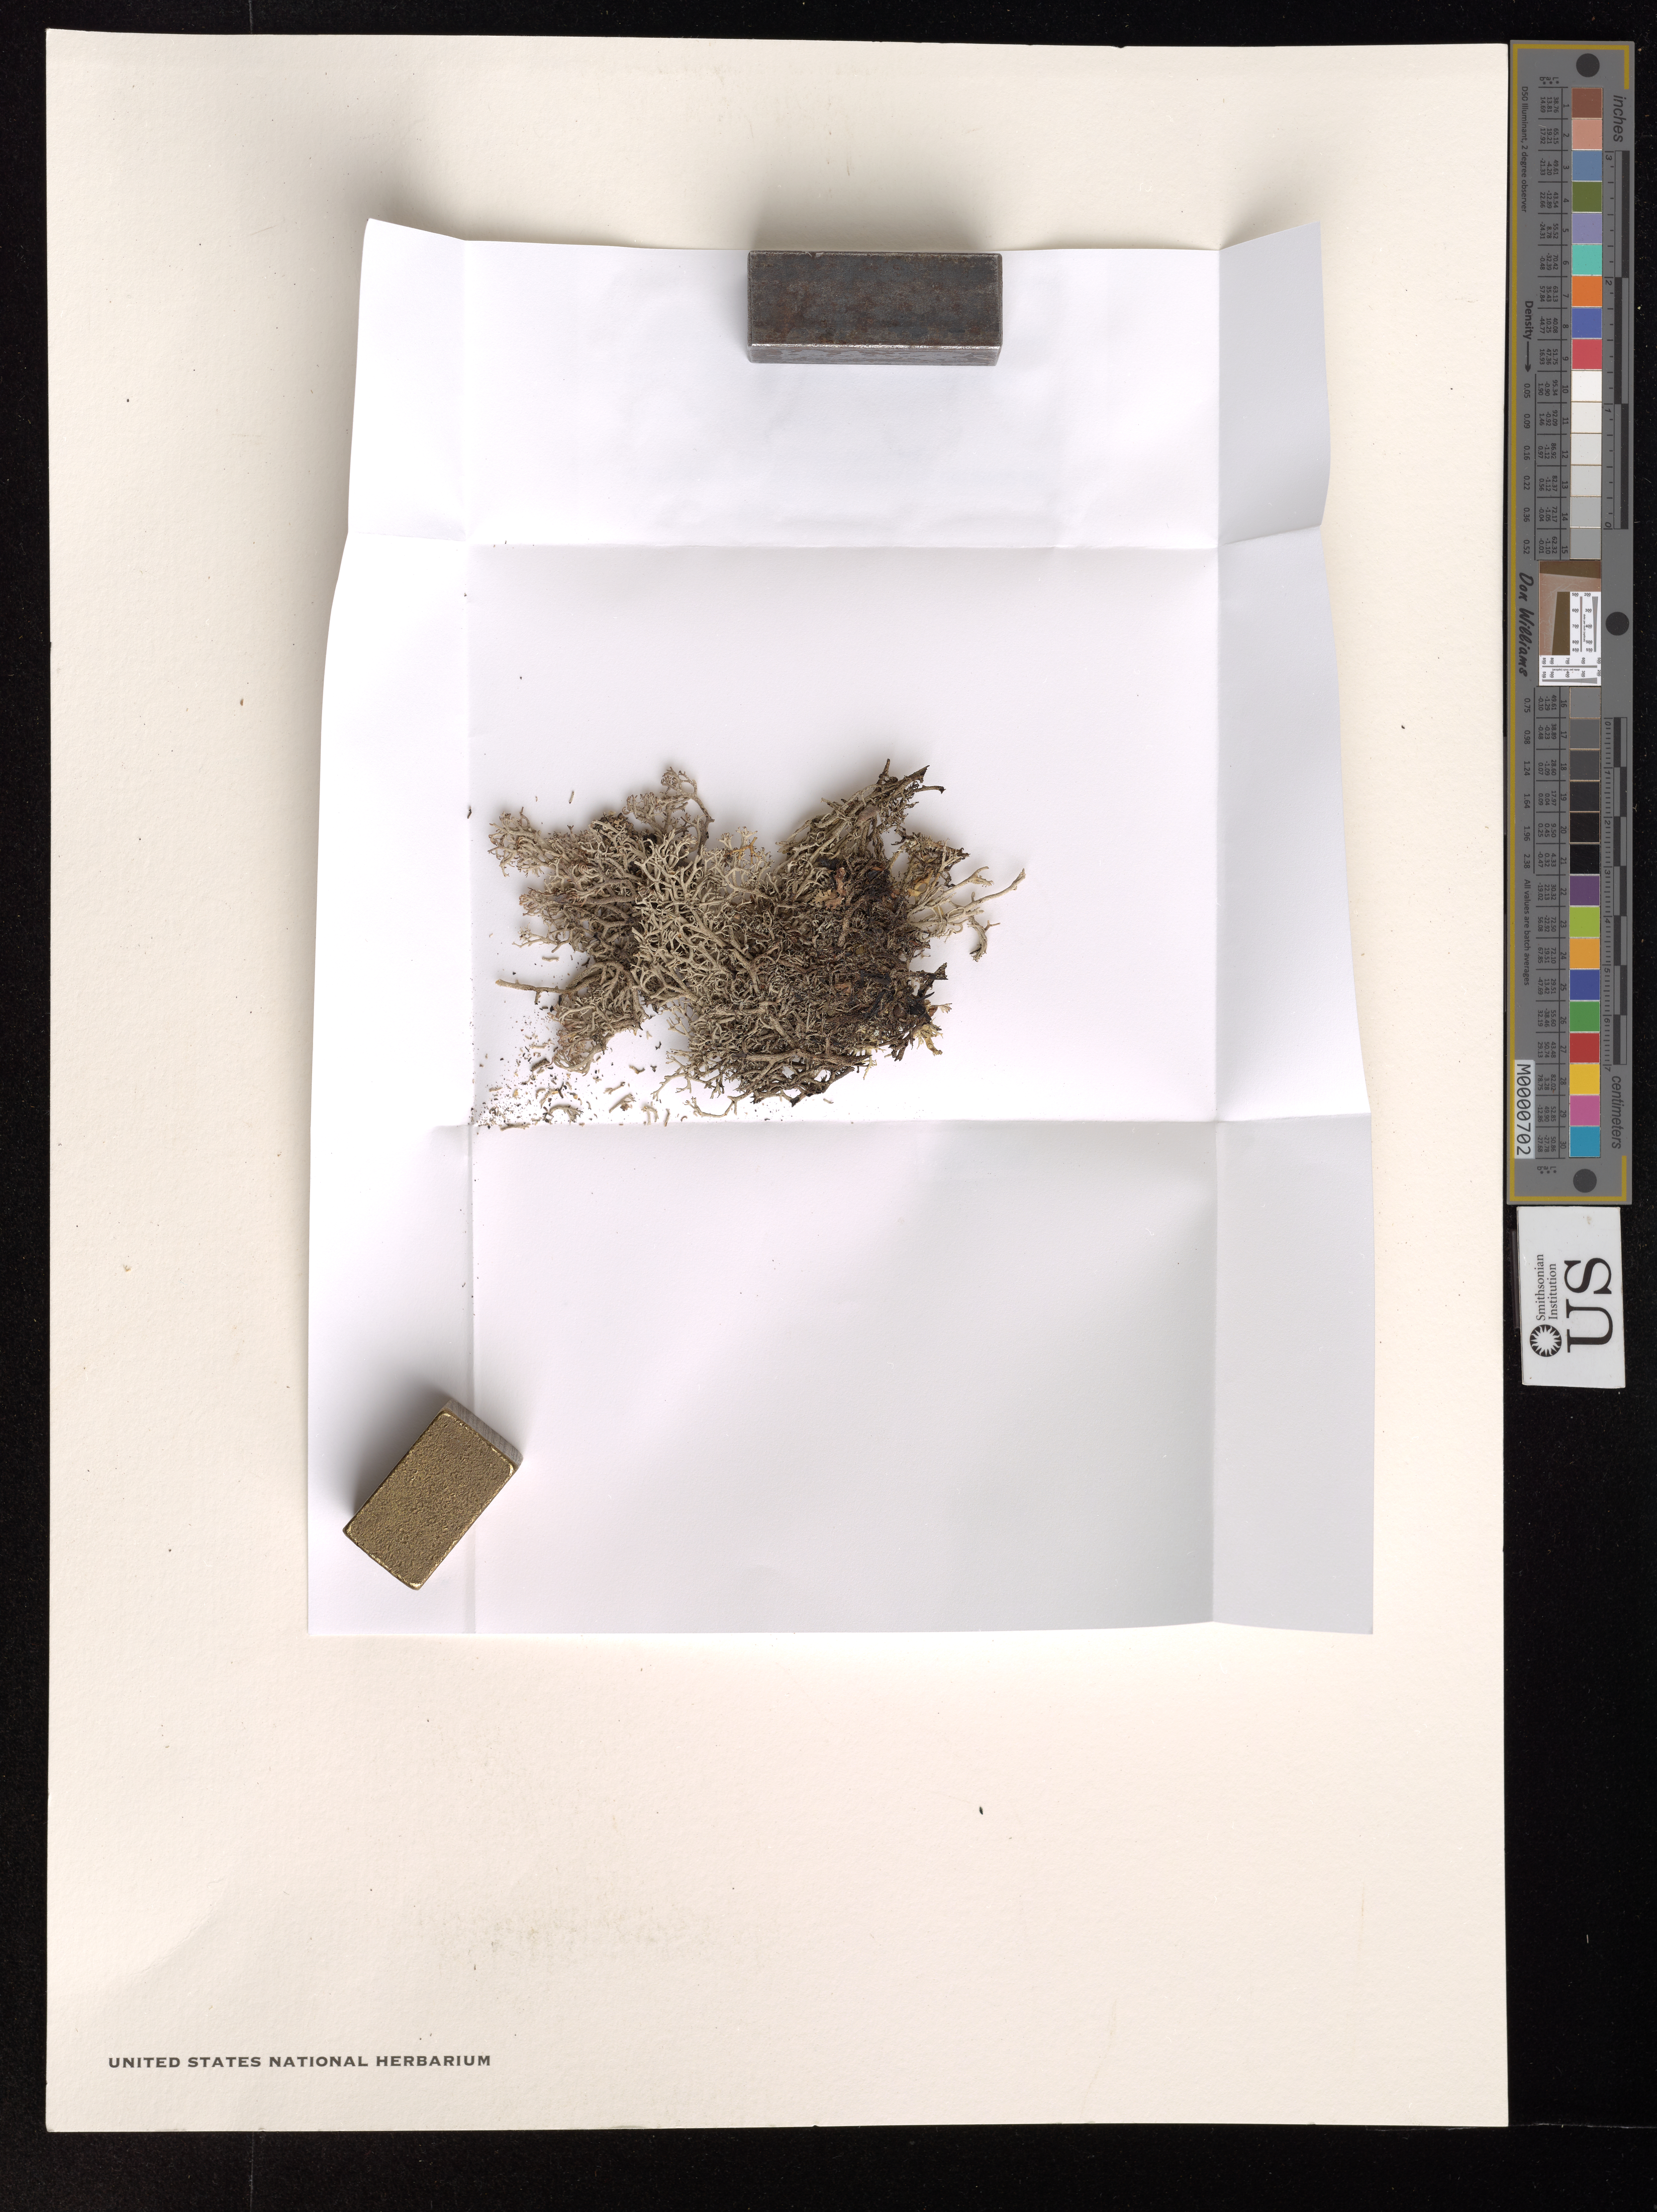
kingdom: Fungi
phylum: Ascomycota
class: Lecanoromycetes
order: Lecanorales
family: Cladoniaceae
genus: Cladina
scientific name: Cladina stygia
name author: (Fr.) Ahti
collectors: T. T. Ahti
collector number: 43075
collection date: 1984-05-20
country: United States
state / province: Virginia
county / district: Page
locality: Page Co.: Blue Ridge Mts., Shenandoah National Park, Lower Hawksbill Mountain Trail.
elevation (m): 950